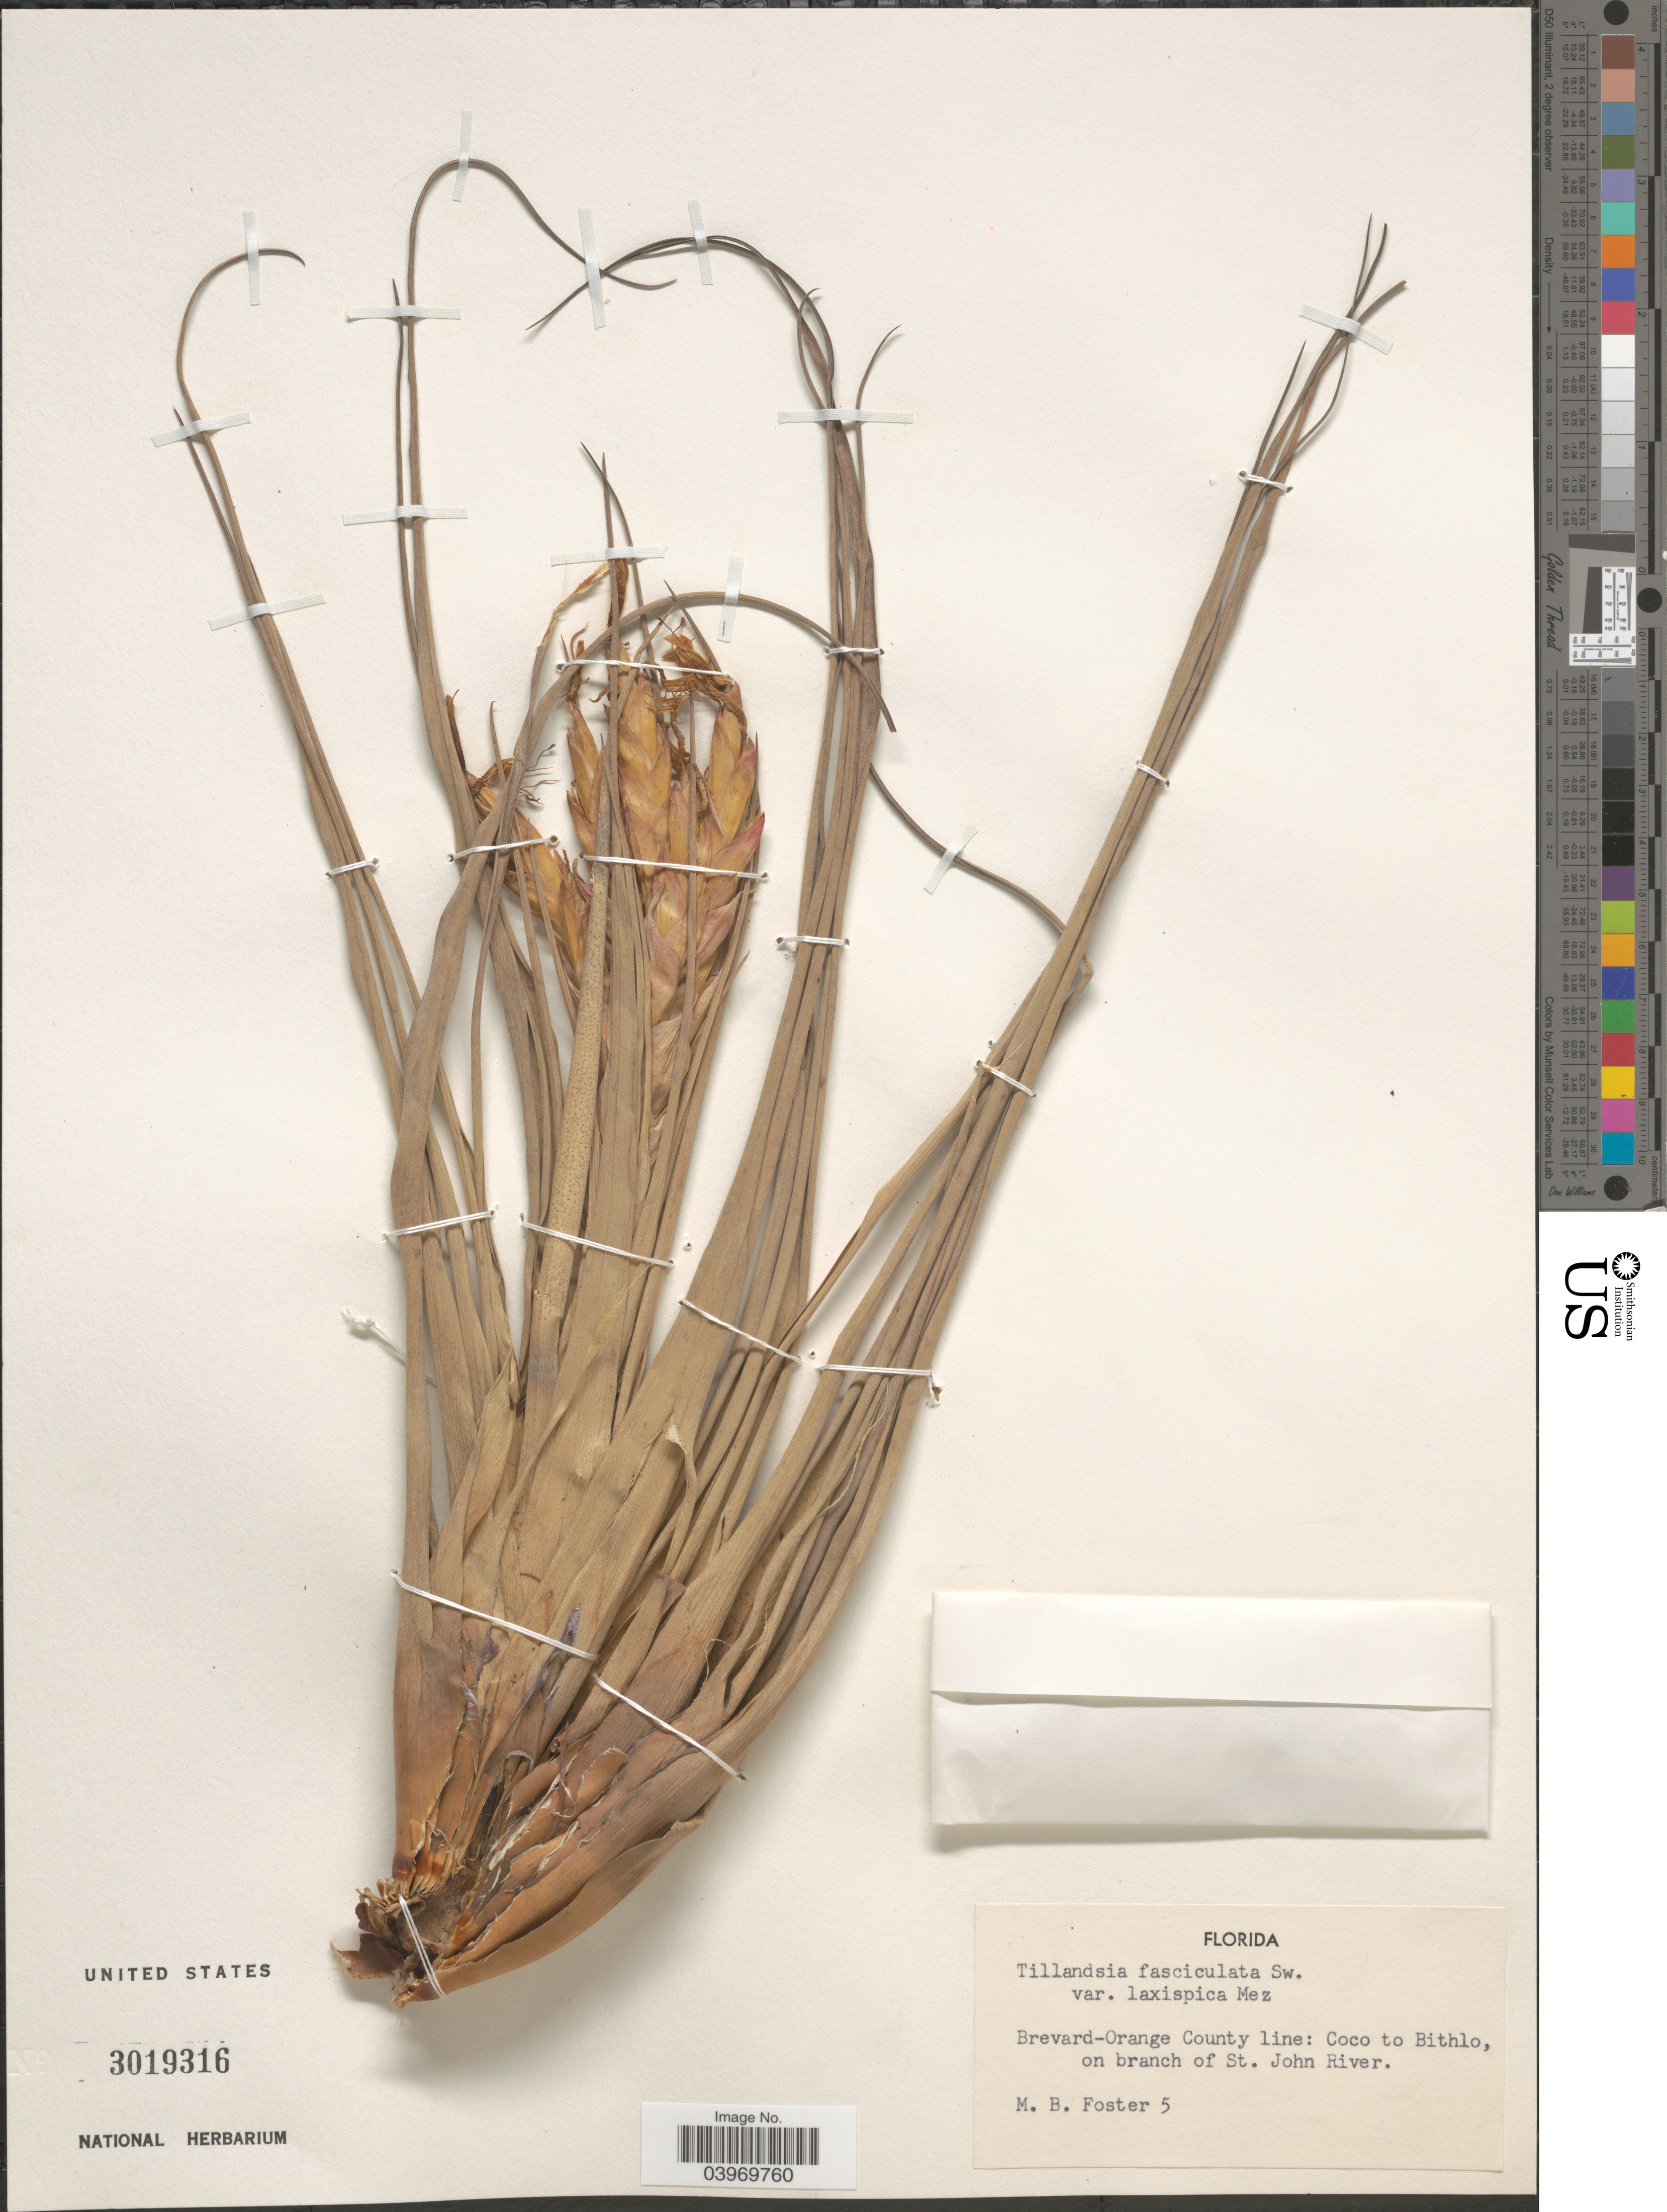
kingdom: Plantae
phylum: Tracheophyta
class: Liliopsida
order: Poales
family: Bromeliaceae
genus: Tillandsia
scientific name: Tillandsia fasciculata var. laxispica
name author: Mez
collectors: M. B. Foster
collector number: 5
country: United States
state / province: Florida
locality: Brevard-Orange County Line: Coco to Bithlo, on branch of St. John River.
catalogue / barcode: US 3019316